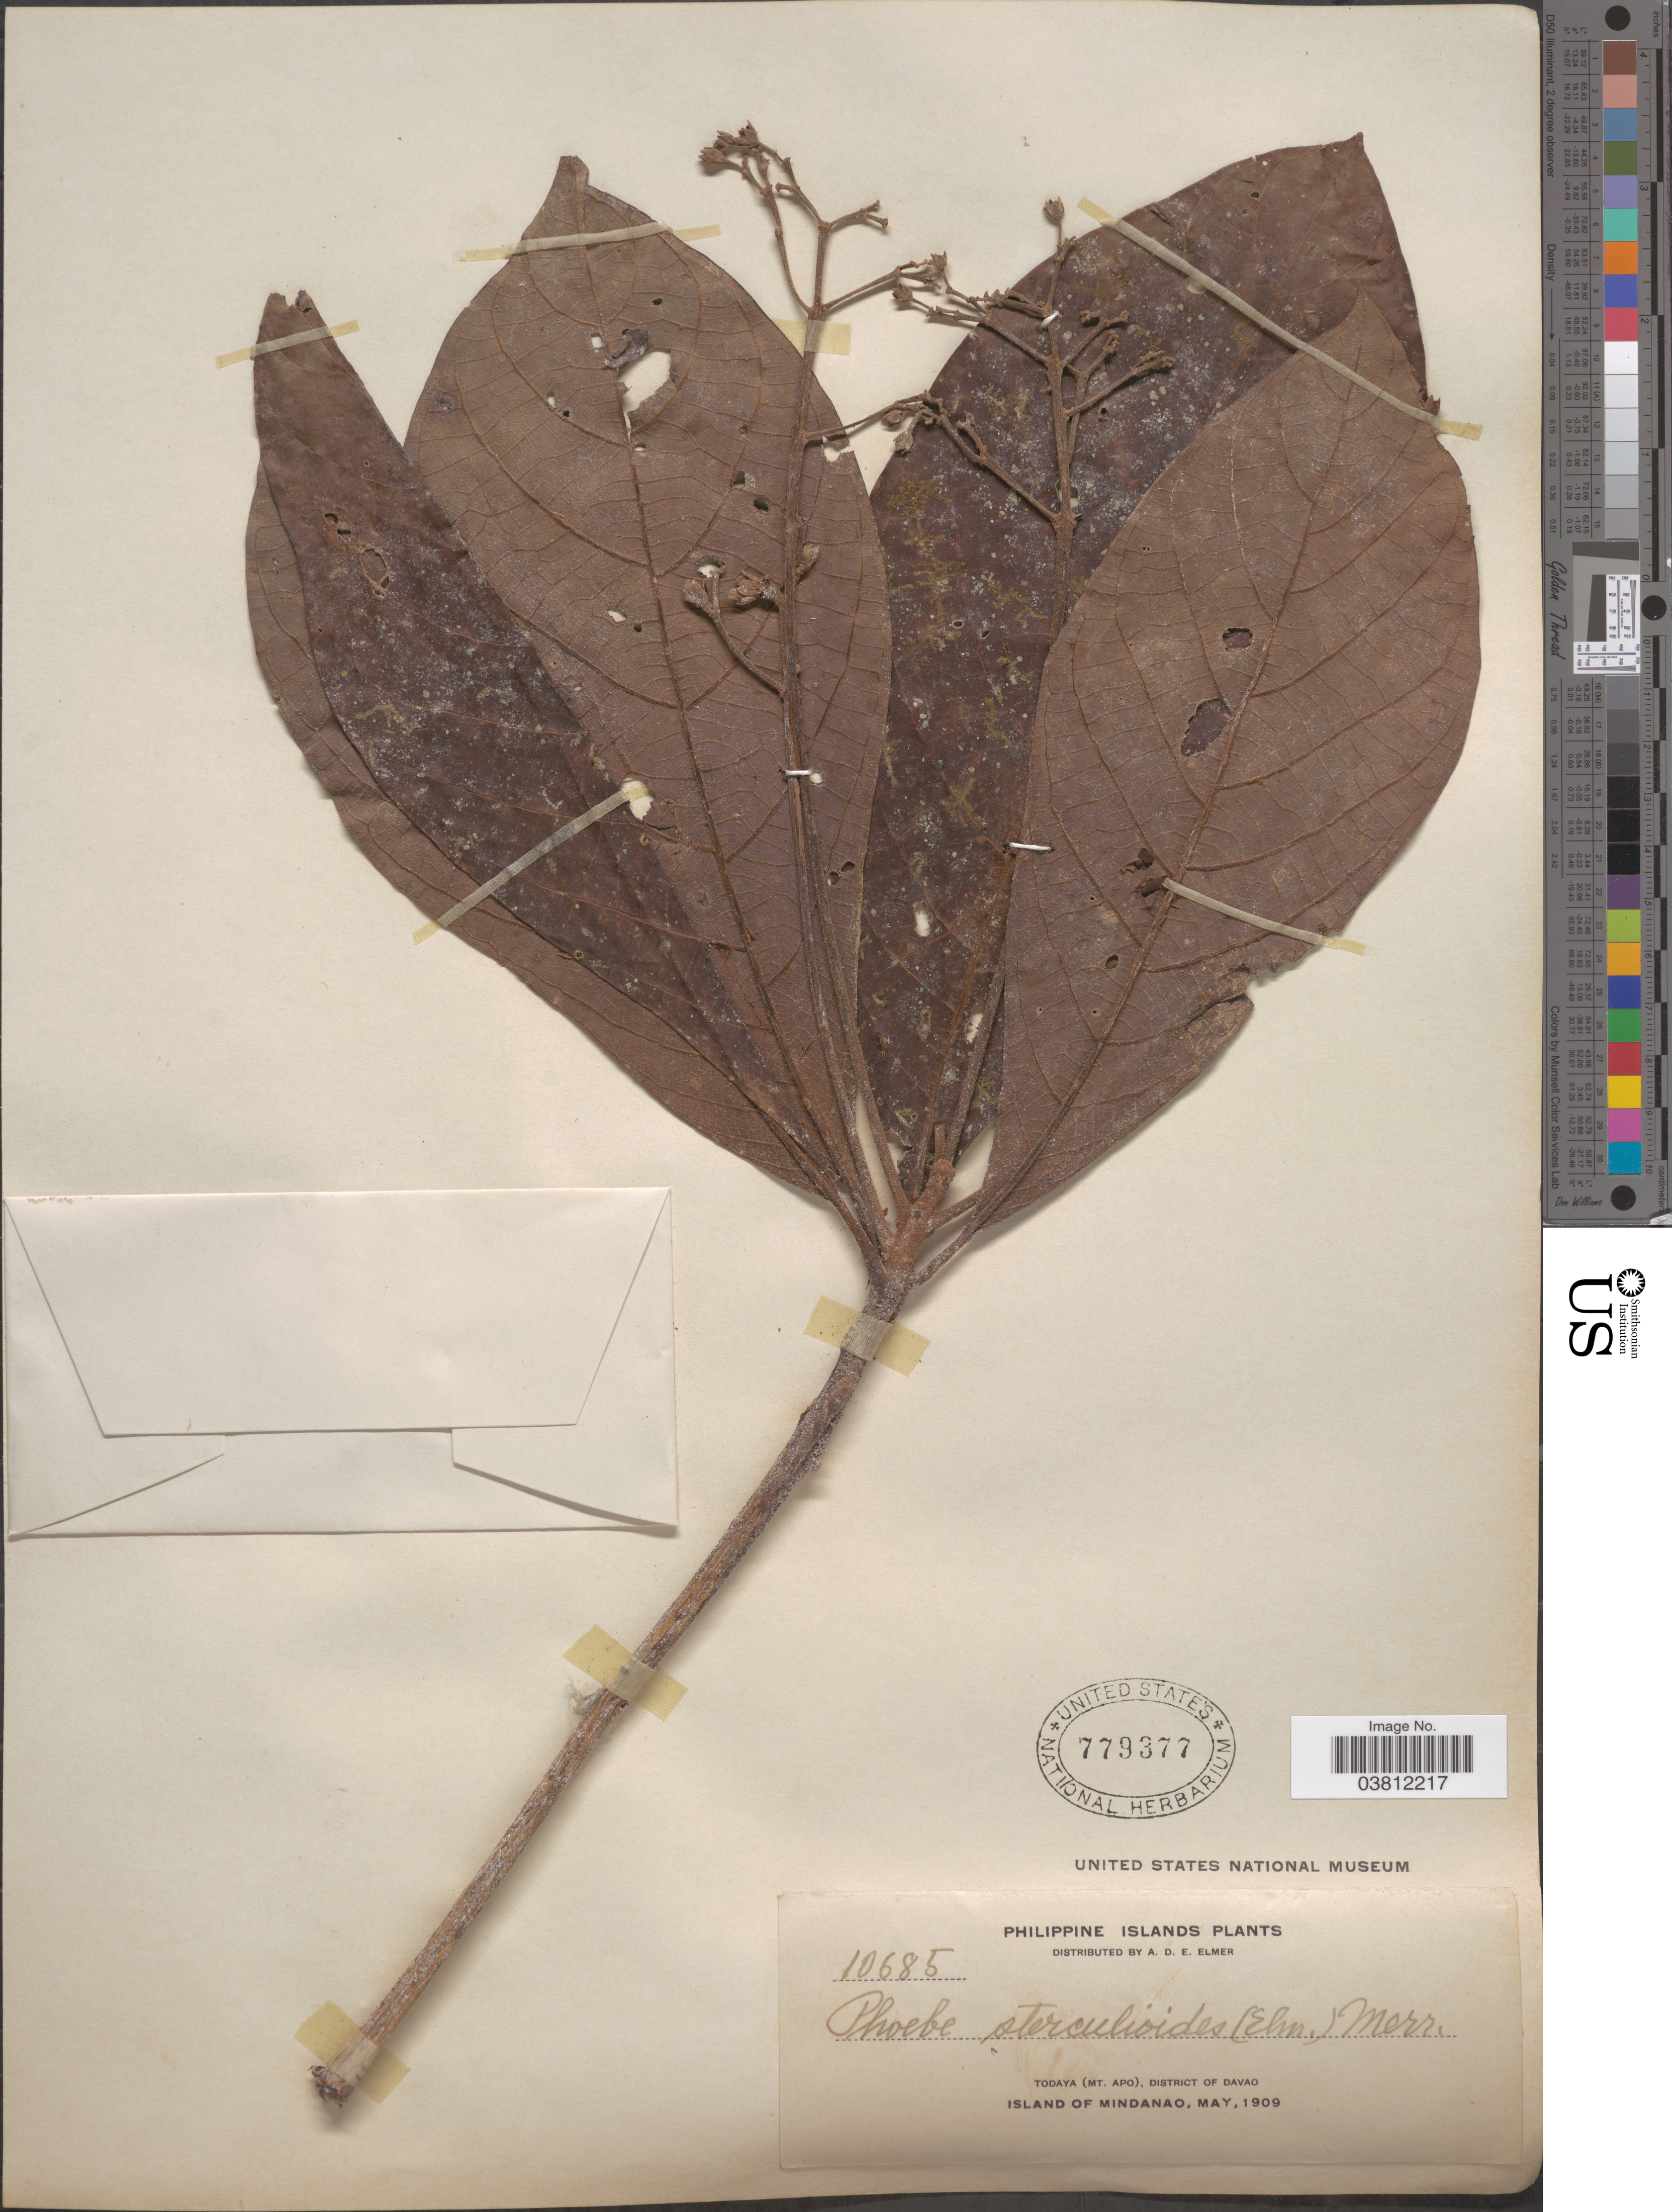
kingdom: Plantae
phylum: Tracheophyta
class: Magnoliopsida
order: Laurales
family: Lauraceae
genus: Phoebe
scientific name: Phoebe sterculioides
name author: Elmer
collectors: A. D. E. Elmer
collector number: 10685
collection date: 1909-05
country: Philippines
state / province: Davao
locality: Todaya (Mt. Apo), District of Davao. Island of Mindanao.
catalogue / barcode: US 779377